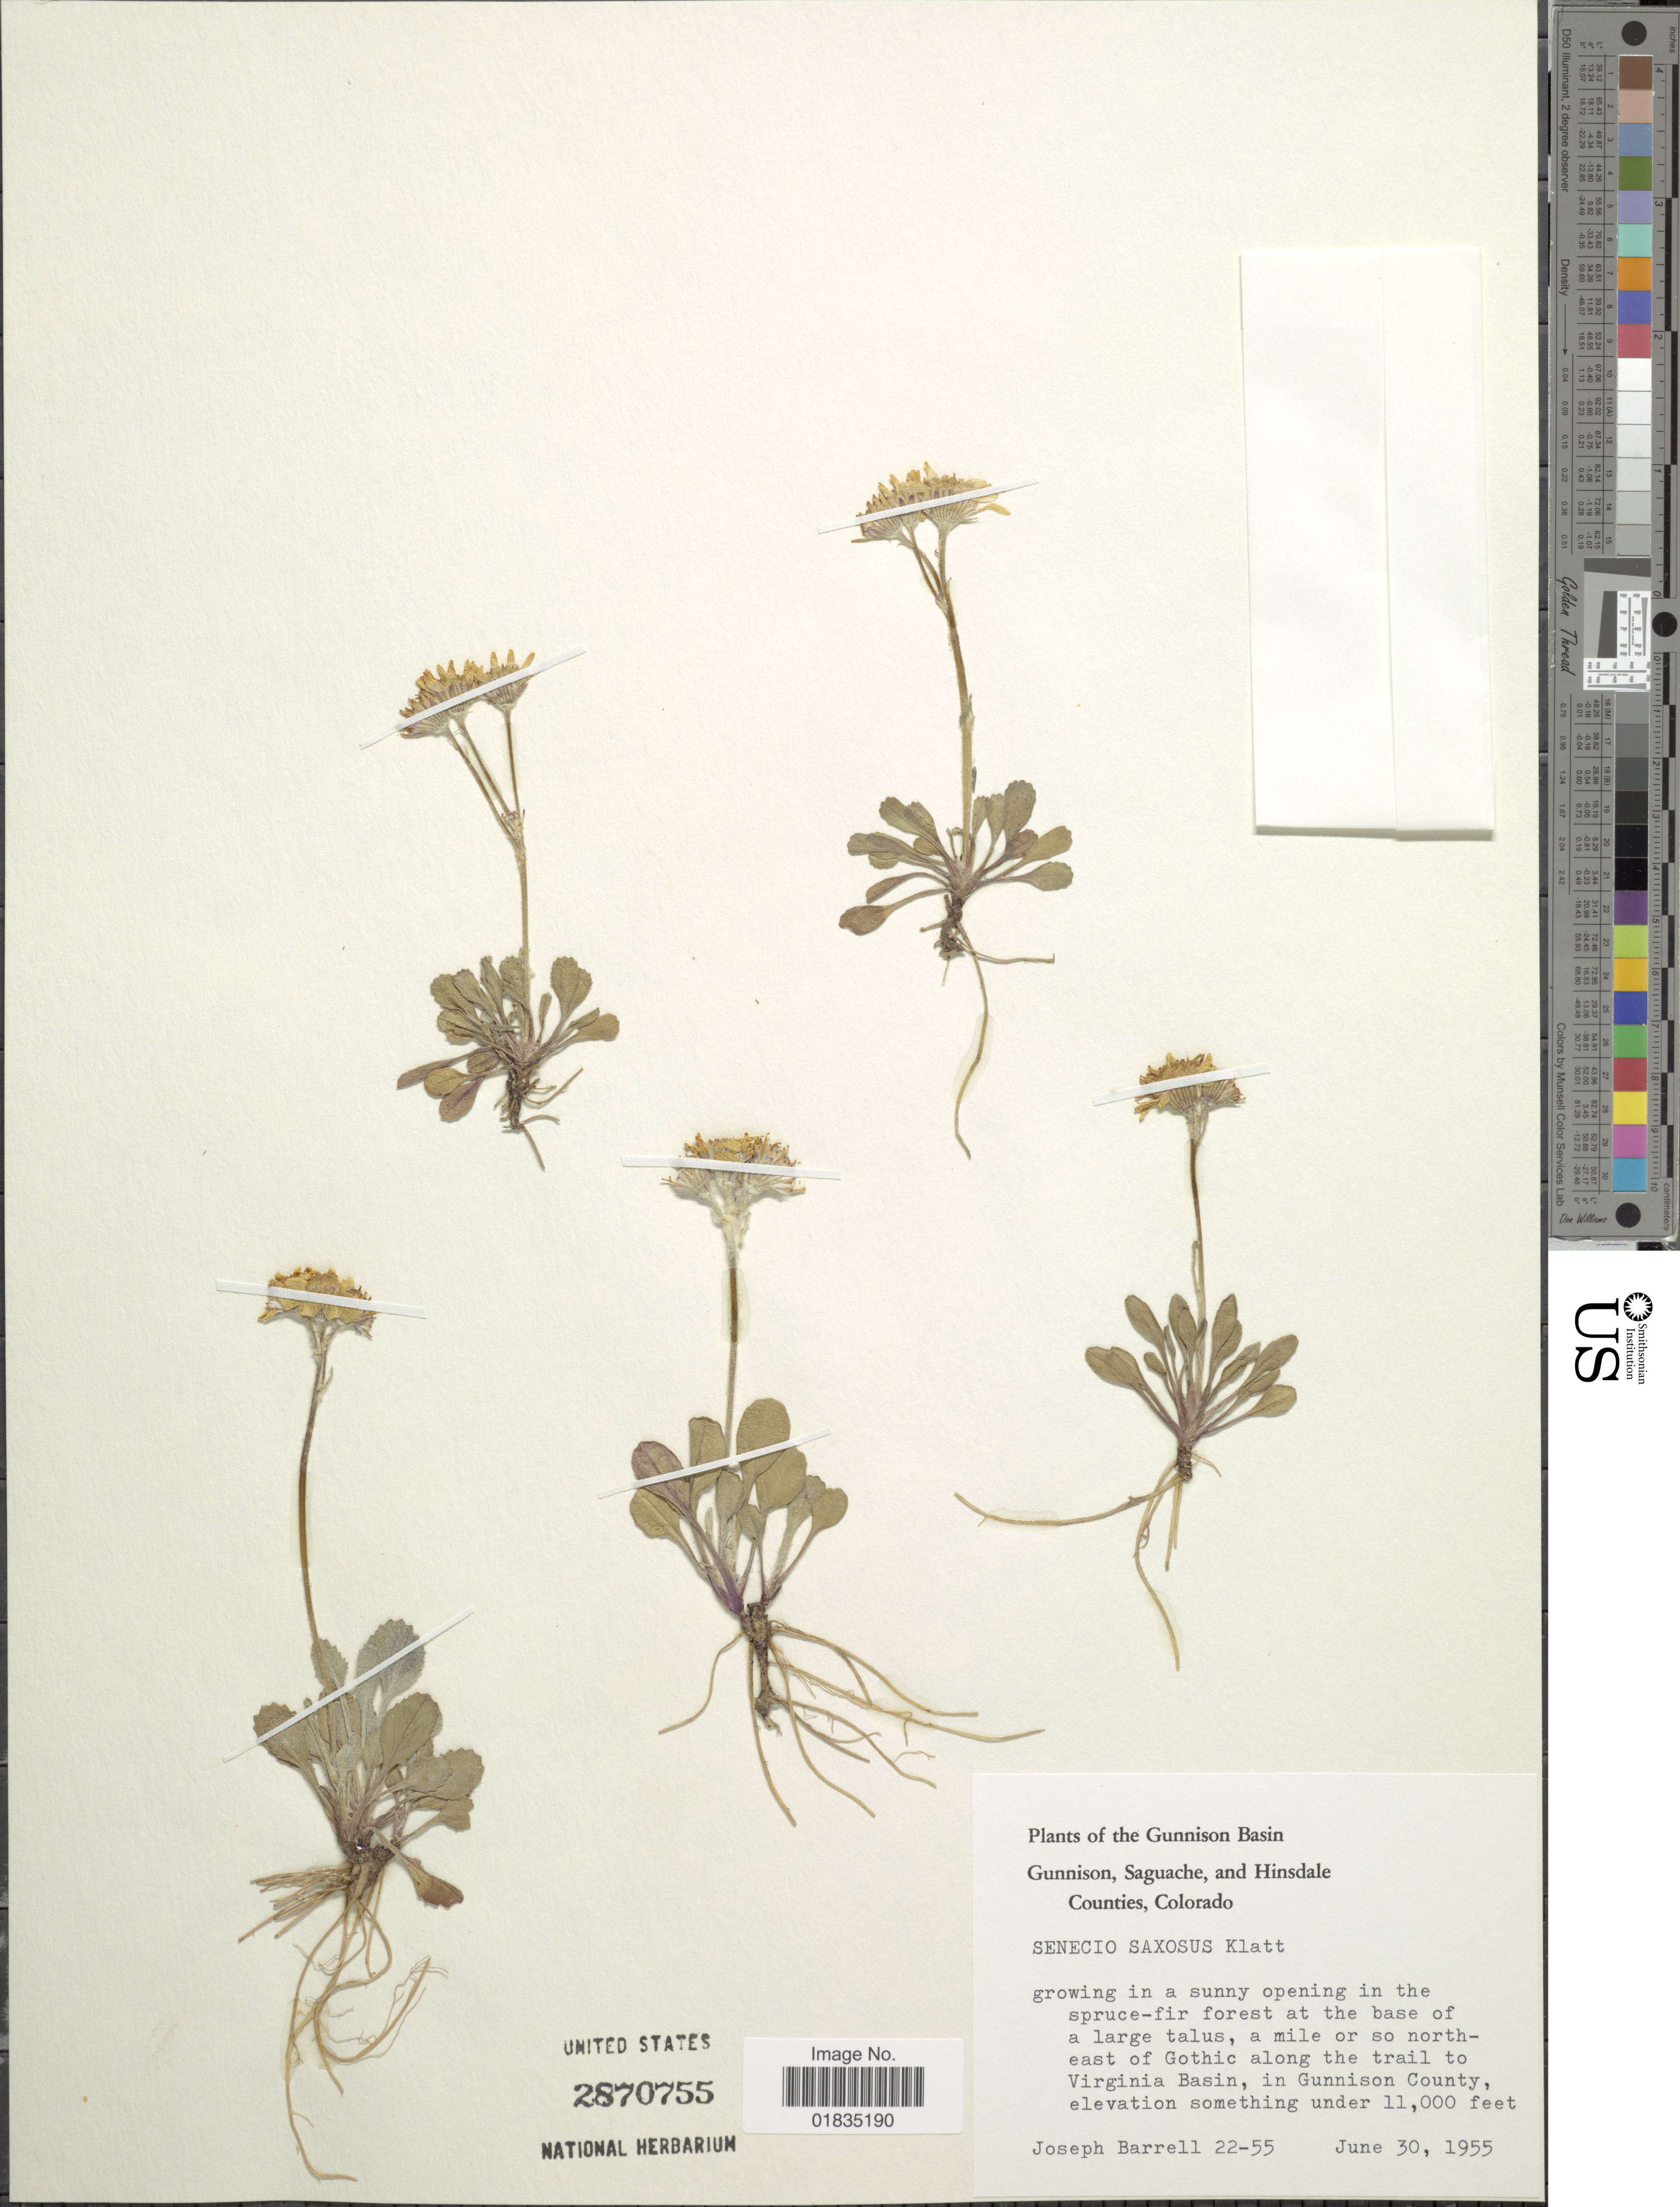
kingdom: Plantae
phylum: Tracheophyta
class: Magnoliopsida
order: Asterales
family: Asteraceae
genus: Packera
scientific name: Packera werneriifolia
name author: (A. Gray) W.A. Weber & Á. Löve ex Trock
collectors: J. Barrell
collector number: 22-55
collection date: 1955-06-30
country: United States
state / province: Colorado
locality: Gunnison, Saguache and Hinsdale Counties, a mile or so north-east of Gothic along the trail to Virginia Basin, in Gunnison County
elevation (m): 3353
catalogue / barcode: US 2870755